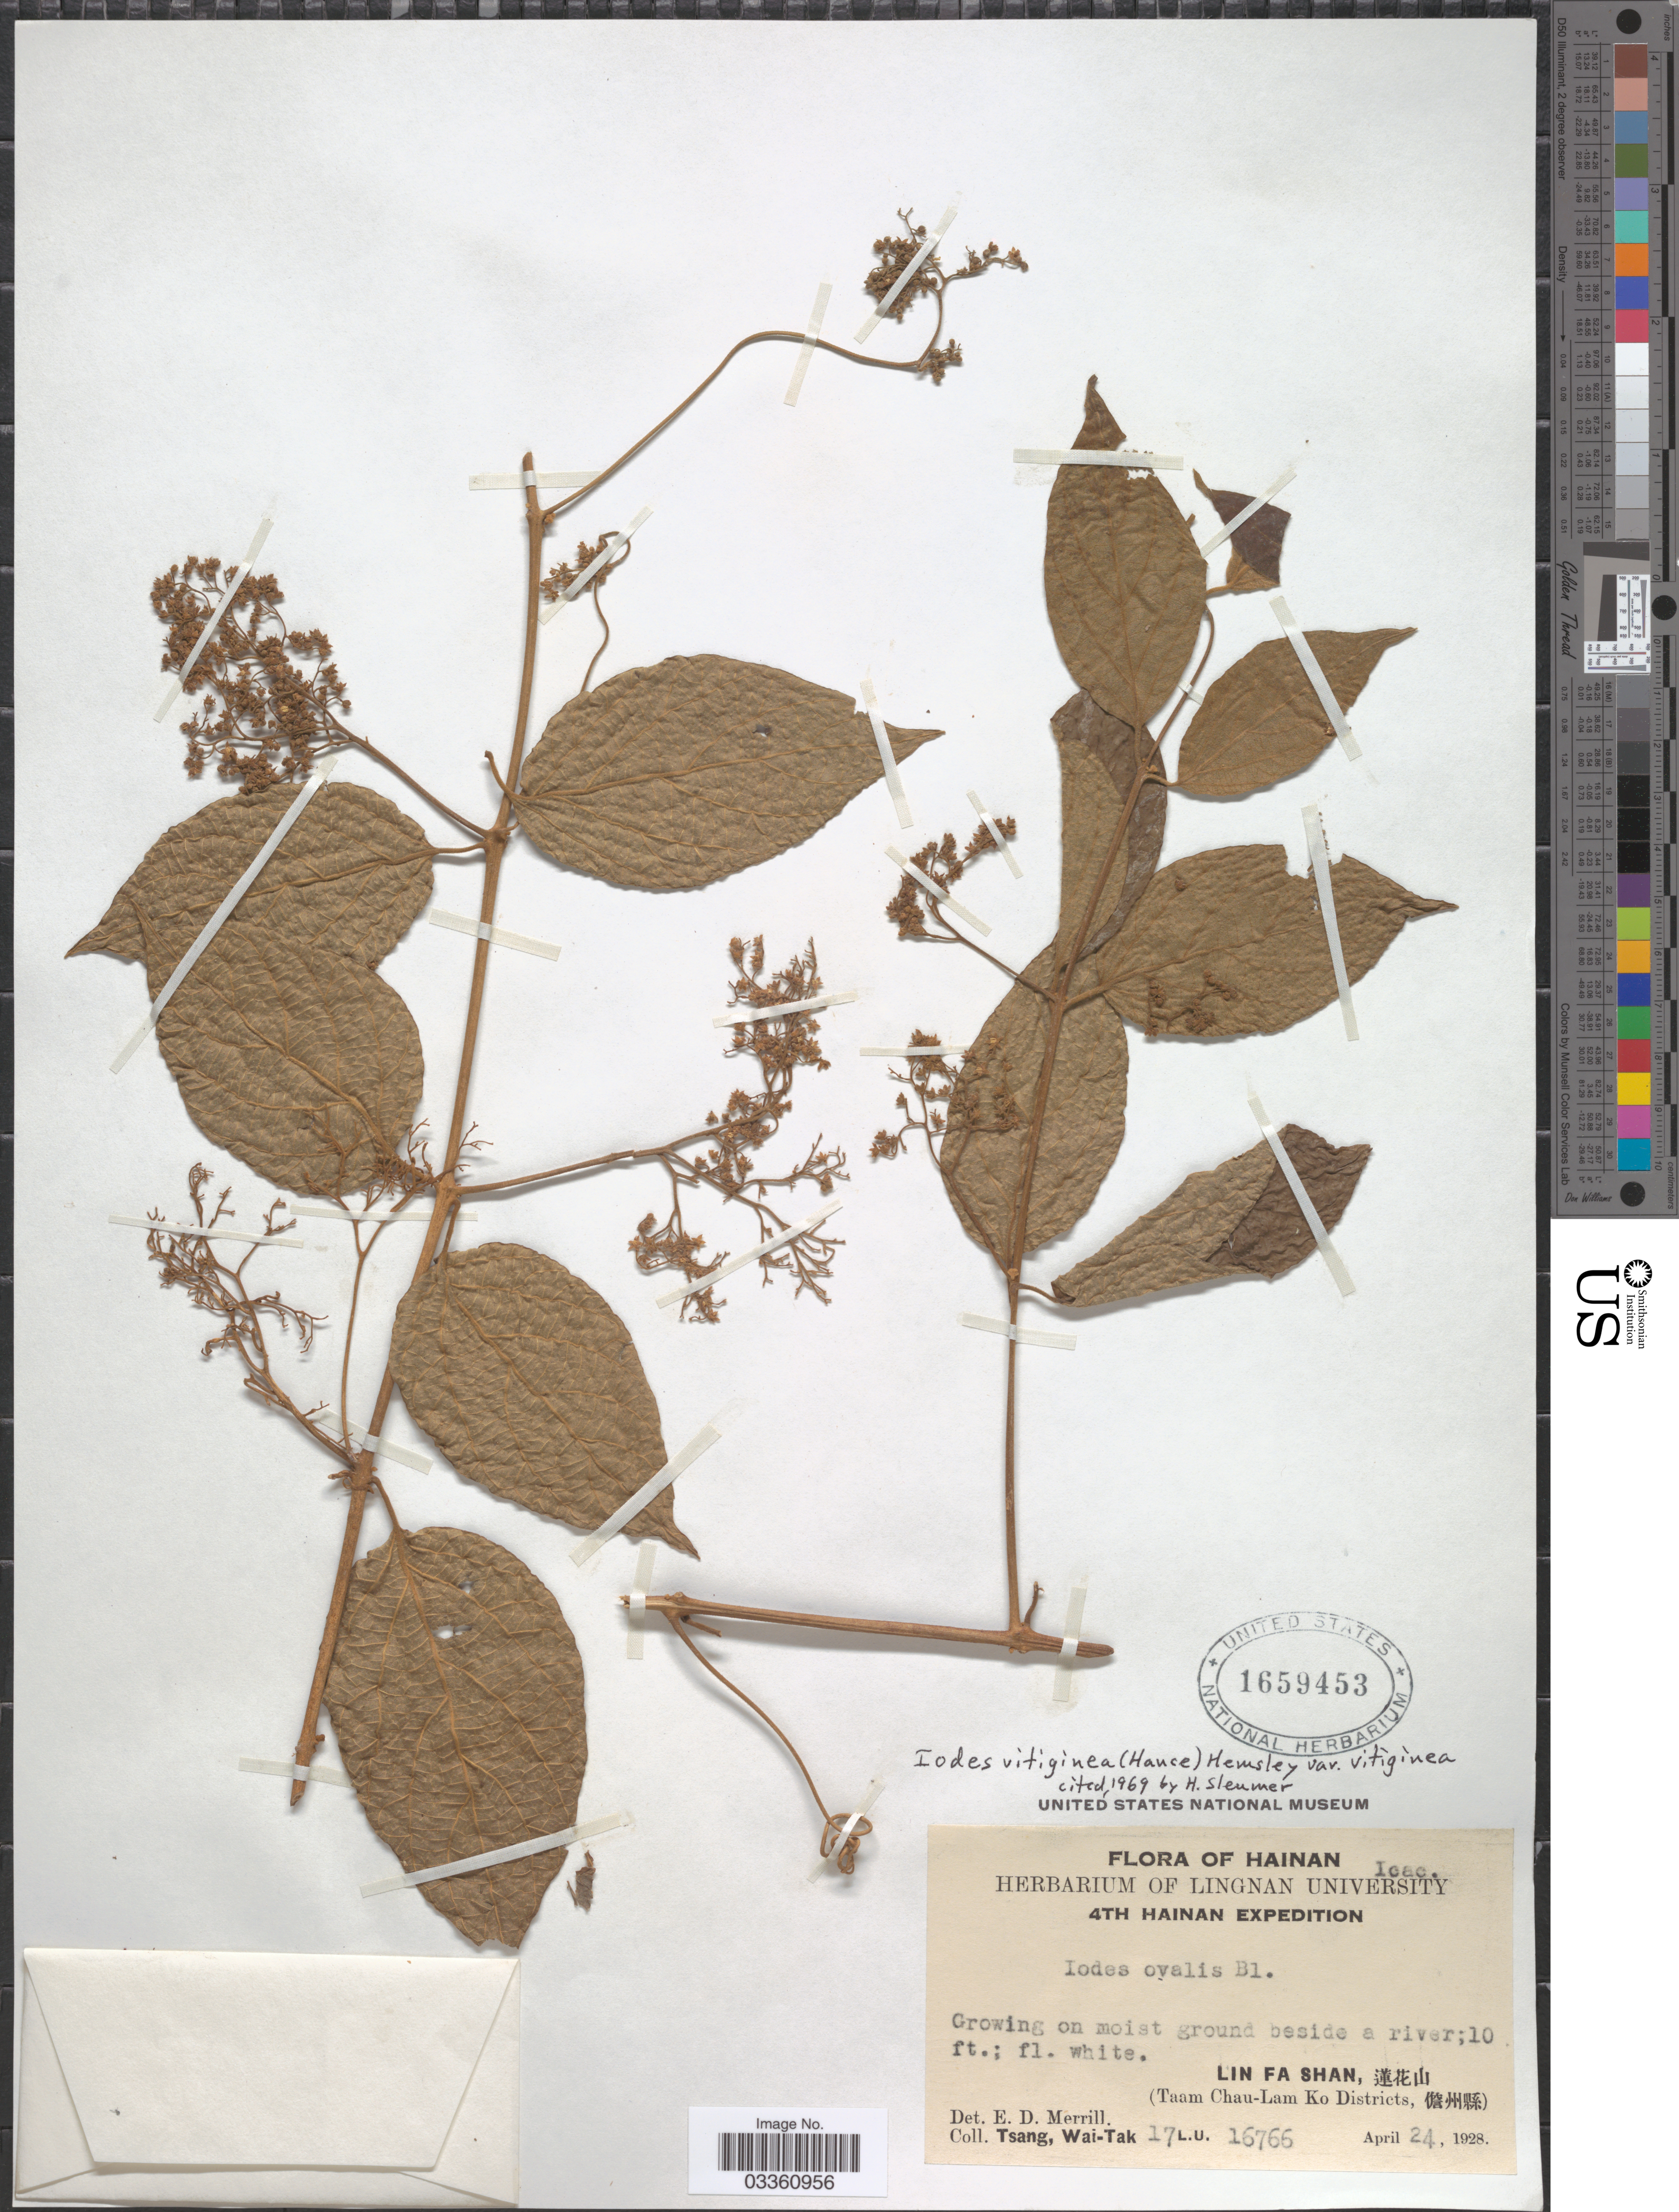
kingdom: Plantae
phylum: Tracheophyta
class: Magnoliopsida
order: Icacinales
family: Icacinaceae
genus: Iodes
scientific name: Iodes vitiginea var. vitiginea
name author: (Hance) Hance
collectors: W. T. Tsang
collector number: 17L.U.16766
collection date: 1928-04-24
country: China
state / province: Hainan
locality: Lin Fa Shan, X. (Taam Chau-Lam Ko Districts, X).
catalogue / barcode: US 1659453